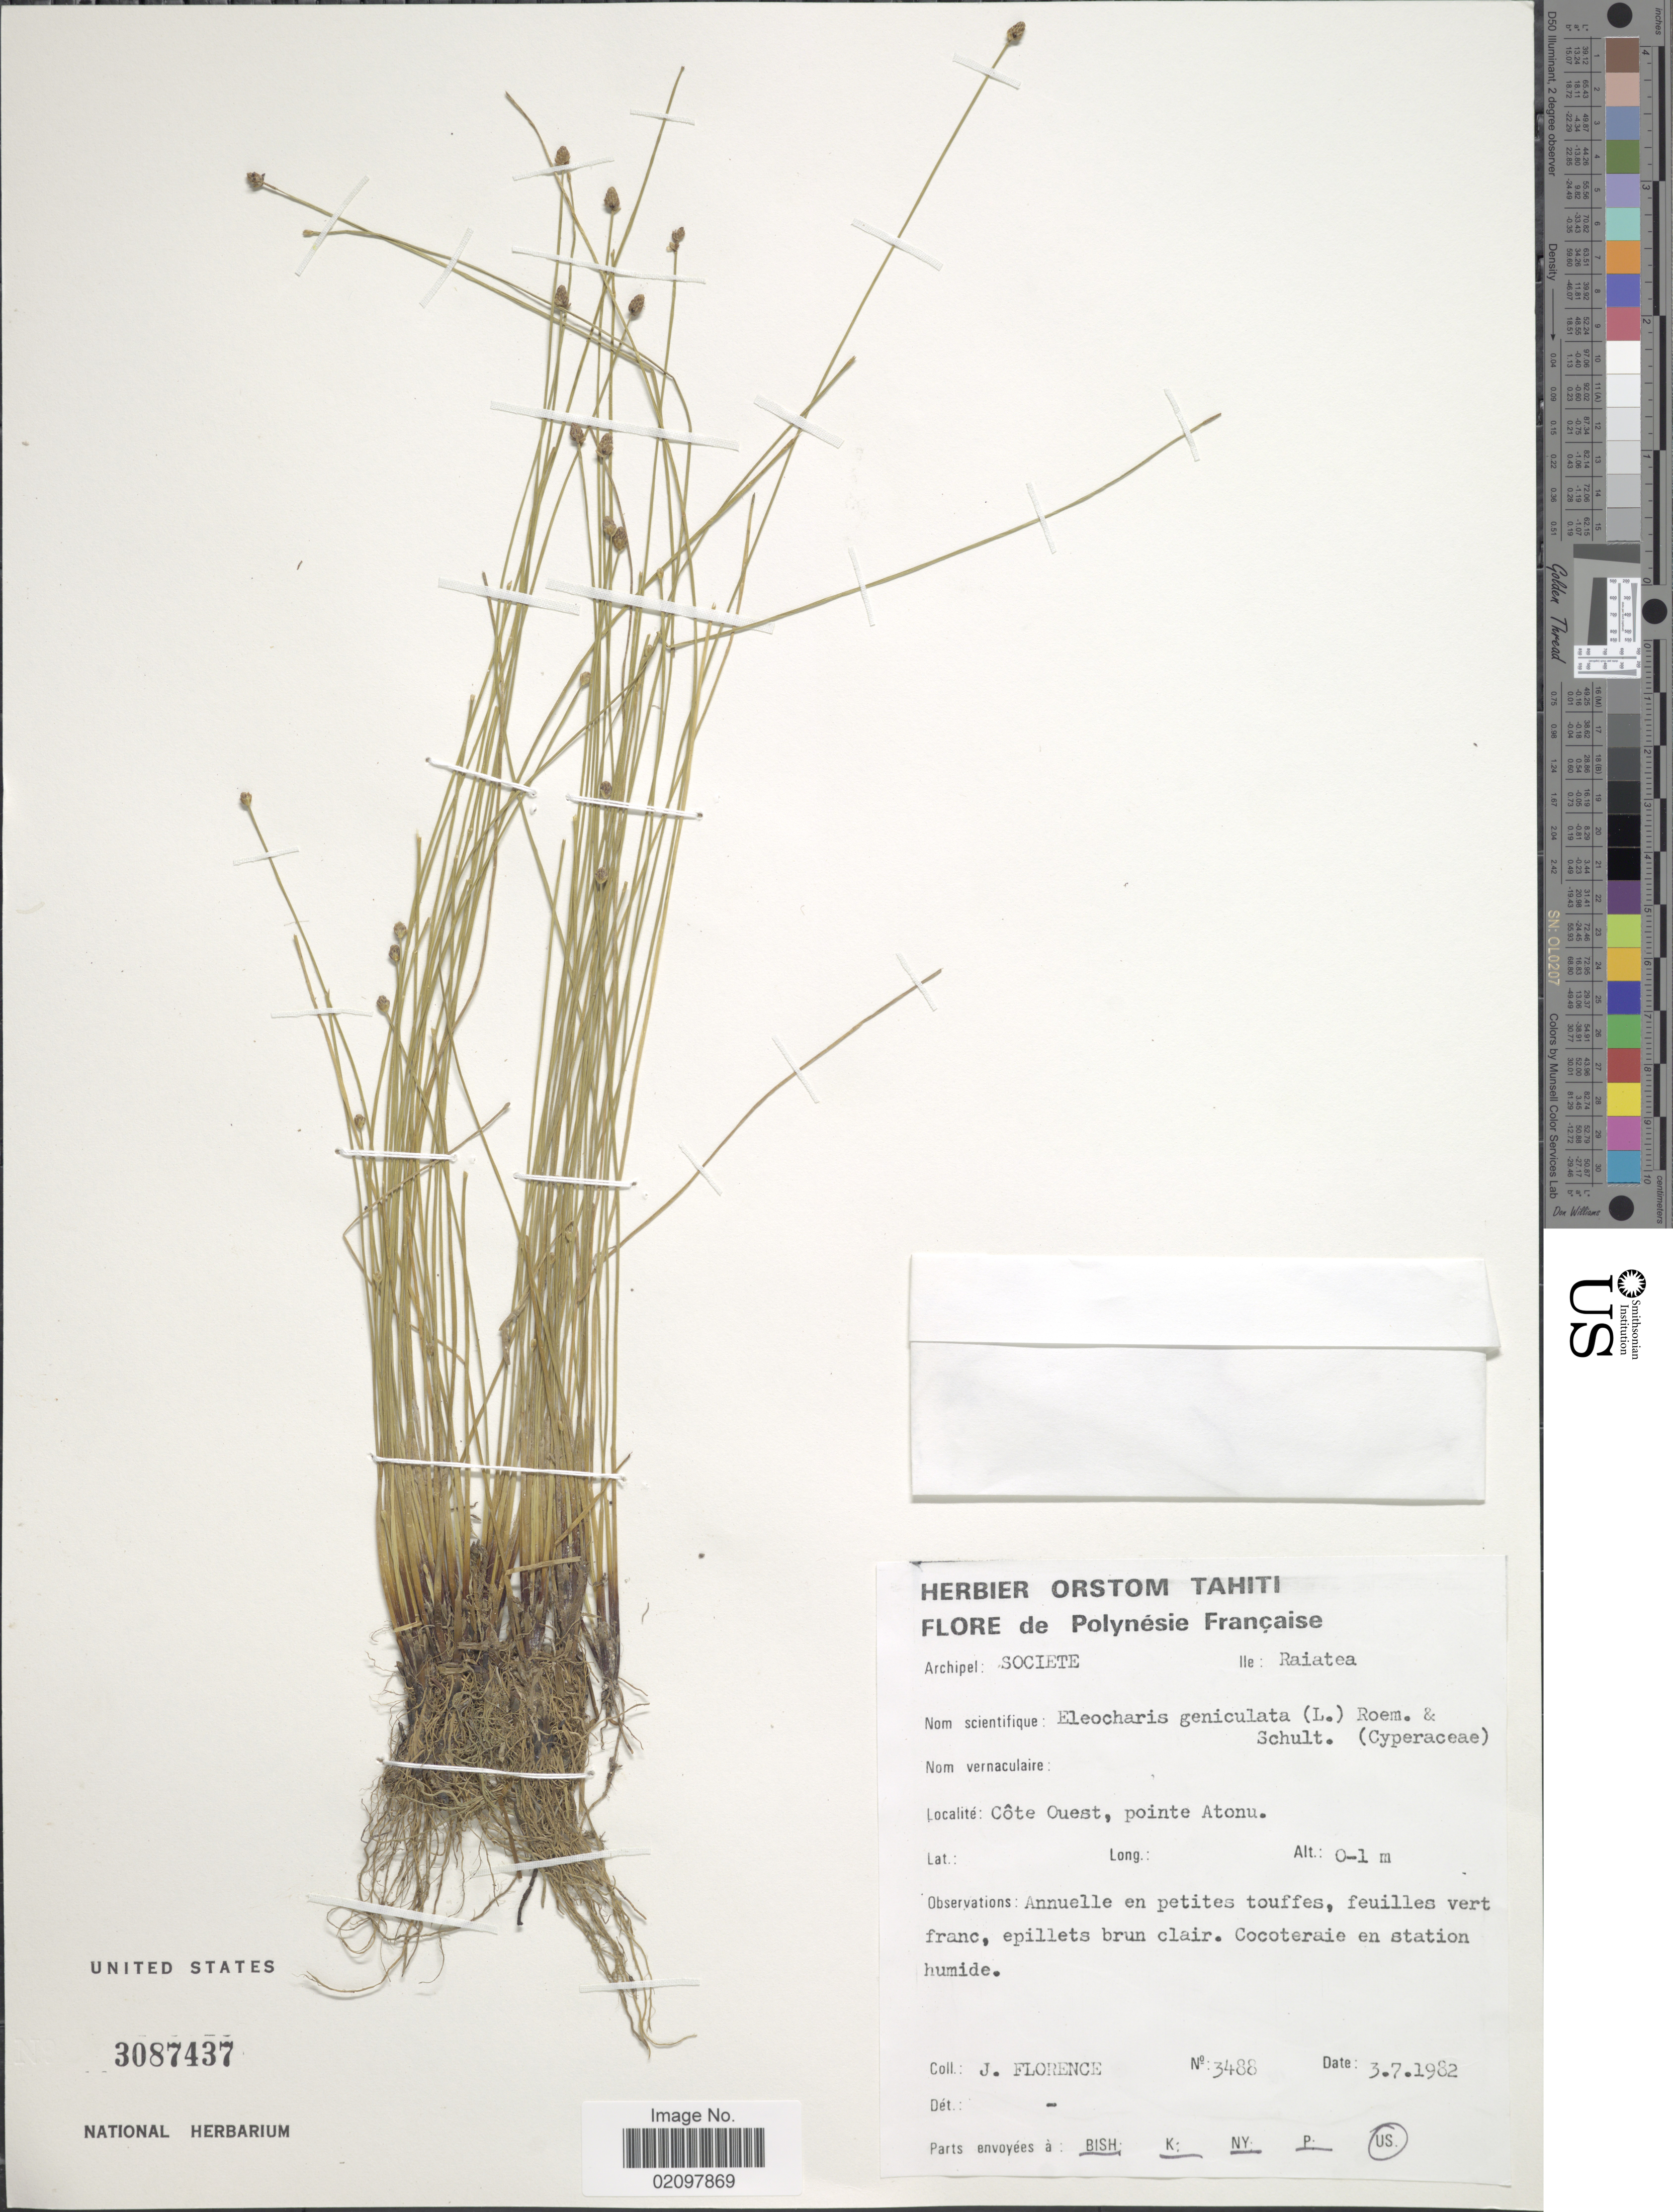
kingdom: Plantae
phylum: Tracheophyta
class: Liliopsida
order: Poales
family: Cyperaceae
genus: Eleocharis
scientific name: Eleocharis geniculata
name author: (L.) Roem. & Schult.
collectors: J. Florence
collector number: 3488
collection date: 1982-07-03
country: French Polynesia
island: Raiatea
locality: Polynesie Francaise. Archipel: Societe. Ile: Raiatea. Cote Ouest, pointe Atonu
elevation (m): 0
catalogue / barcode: US 3087437